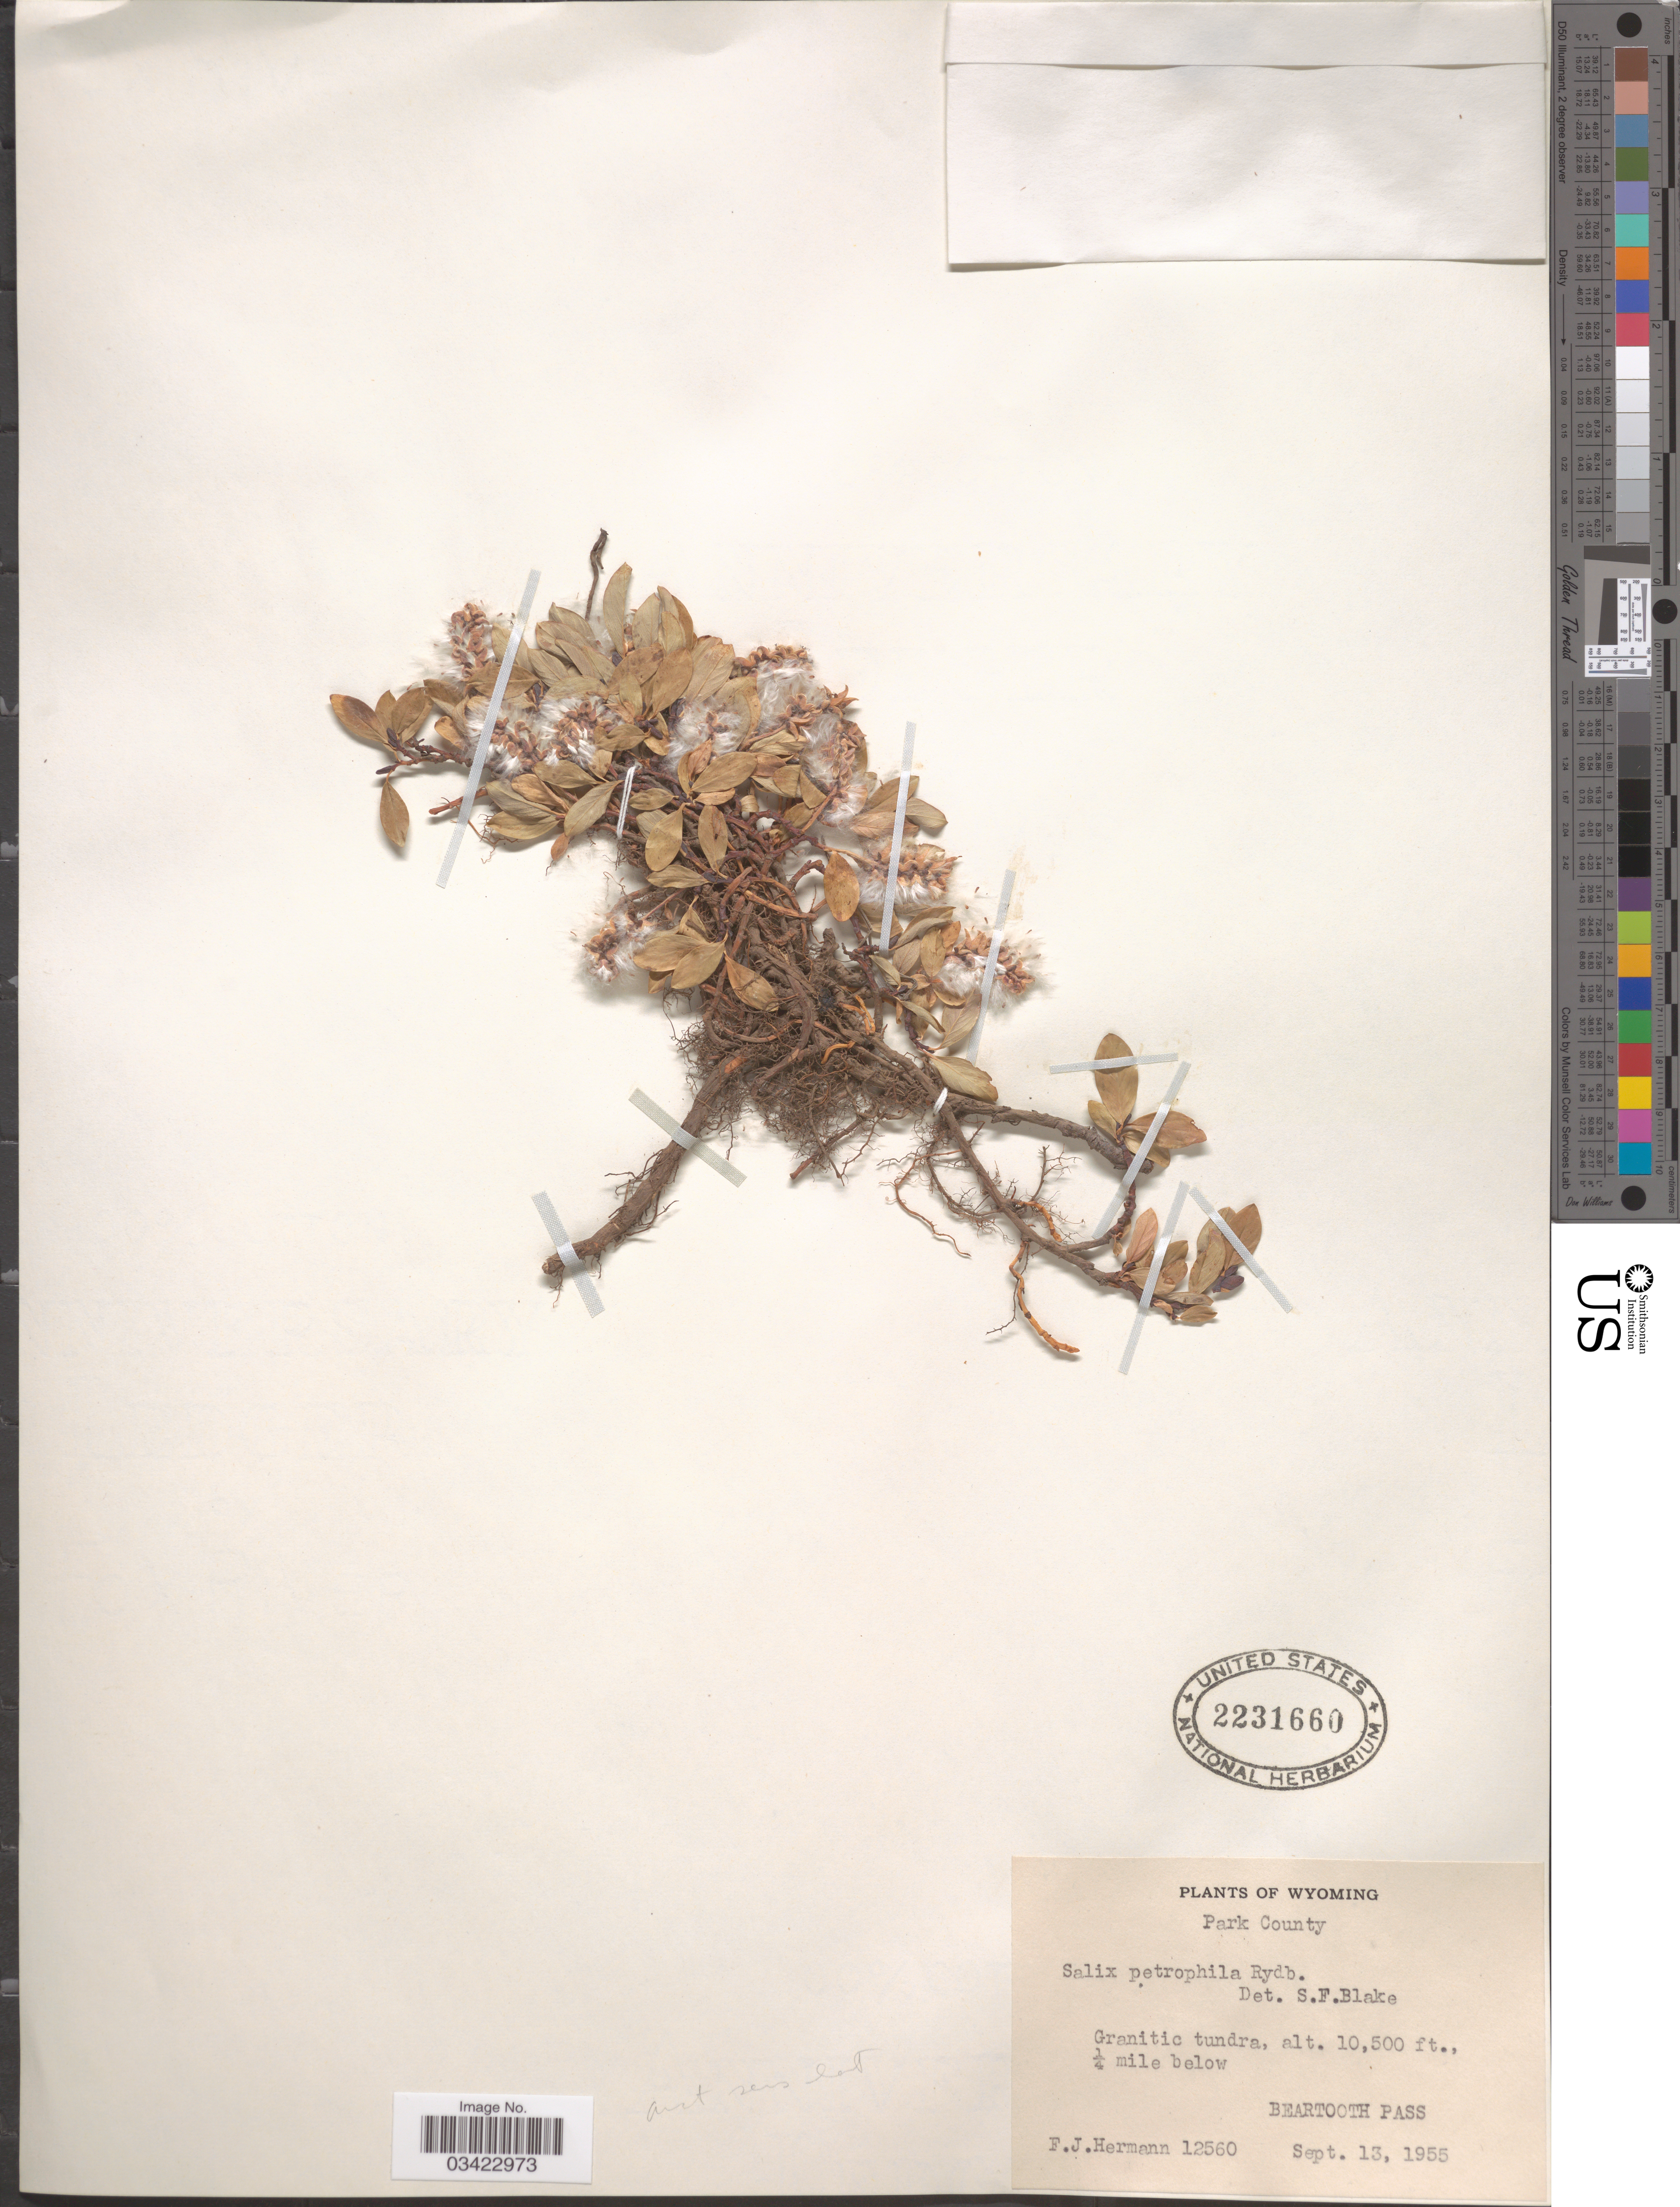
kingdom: Plantae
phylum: Tracheophyta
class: Magnoliopsida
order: Malpighiales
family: Salicaceae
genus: Salix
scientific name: Salix anglorum var. antiplasta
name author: C.K. Schneid.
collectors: F. J. Hermann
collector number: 12560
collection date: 1955-09-13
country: United States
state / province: Wyoming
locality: Park County. ¼ mile below Beartooth Pass.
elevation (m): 3200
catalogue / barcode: US 2231660